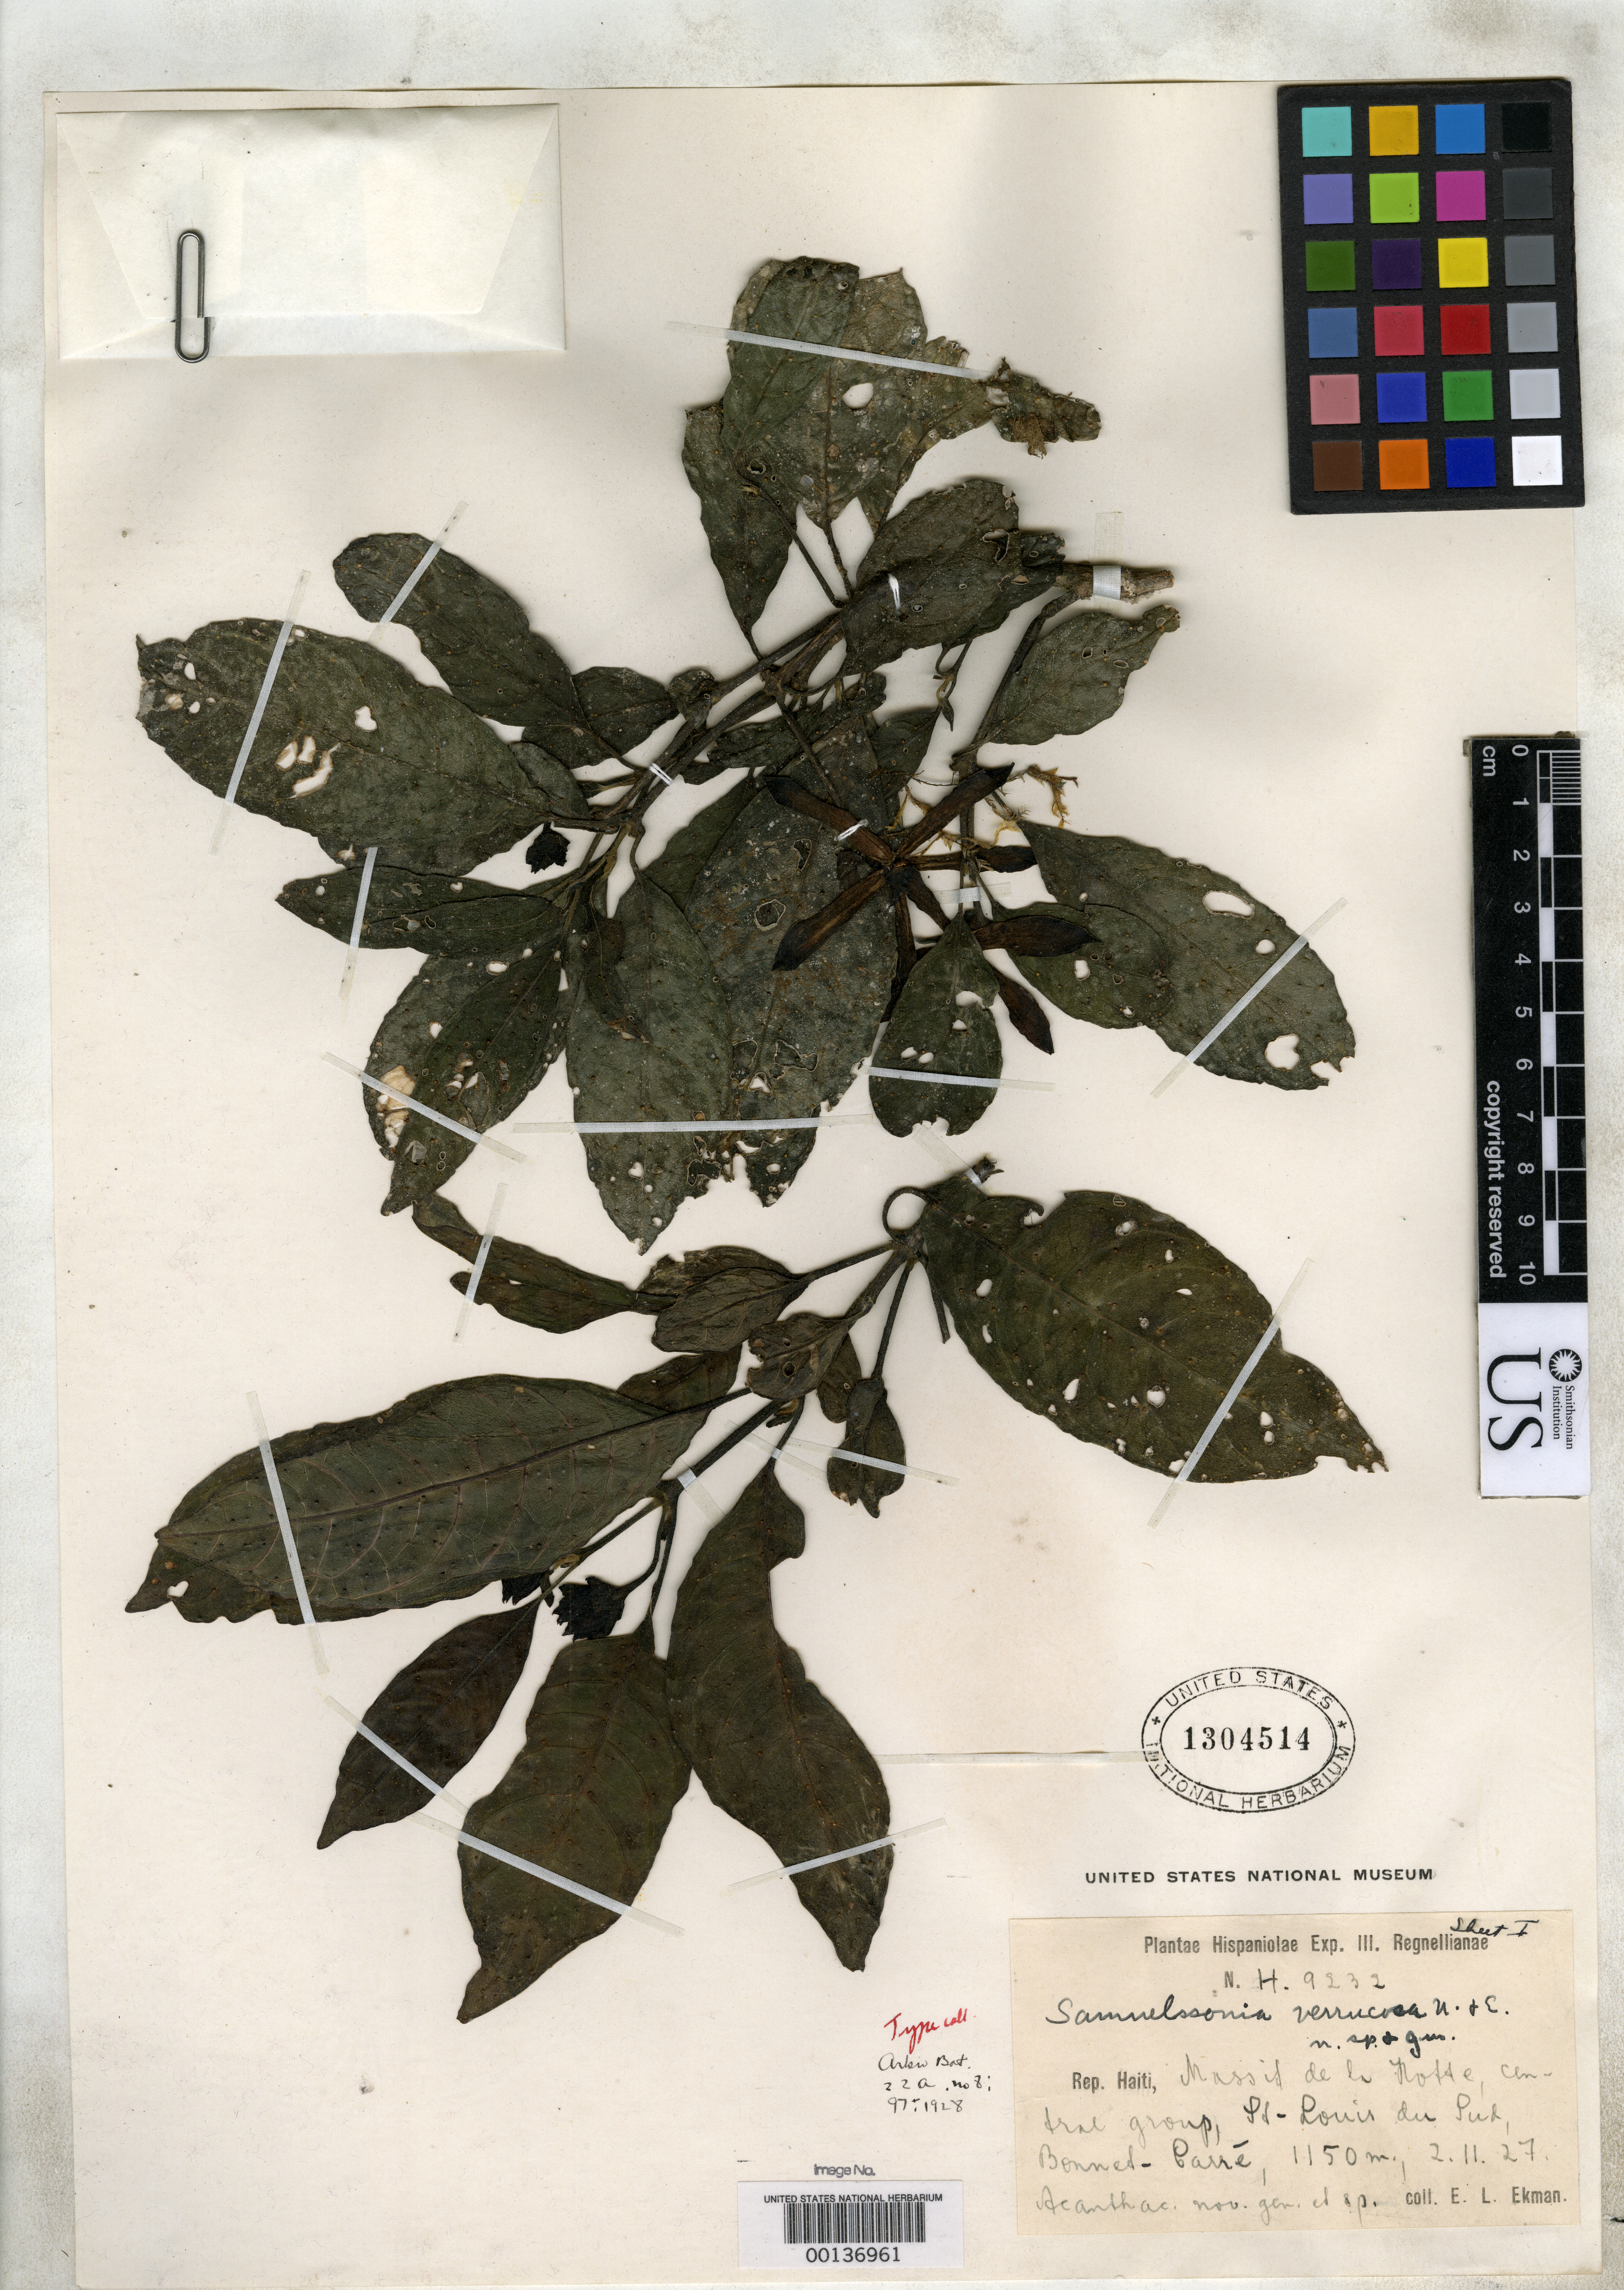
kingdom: Plantae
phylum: Tracheophyta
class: Magnoliopsida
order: Lamiales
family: Acanthaceae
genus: Samuelssonia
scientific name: Samuelssonia verrucosa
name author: Urb. & Ekman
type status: Isotype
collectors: E. L. Ekman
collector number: H 49232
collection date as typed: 02 Nov 1927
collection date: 1927-11-02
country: Haiti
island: Hispaniola Island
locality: Massif de La Hotte, centraliprope St. Louis du Sud as Bonnet-Carre.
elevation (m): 1150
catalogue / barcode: US 1304514